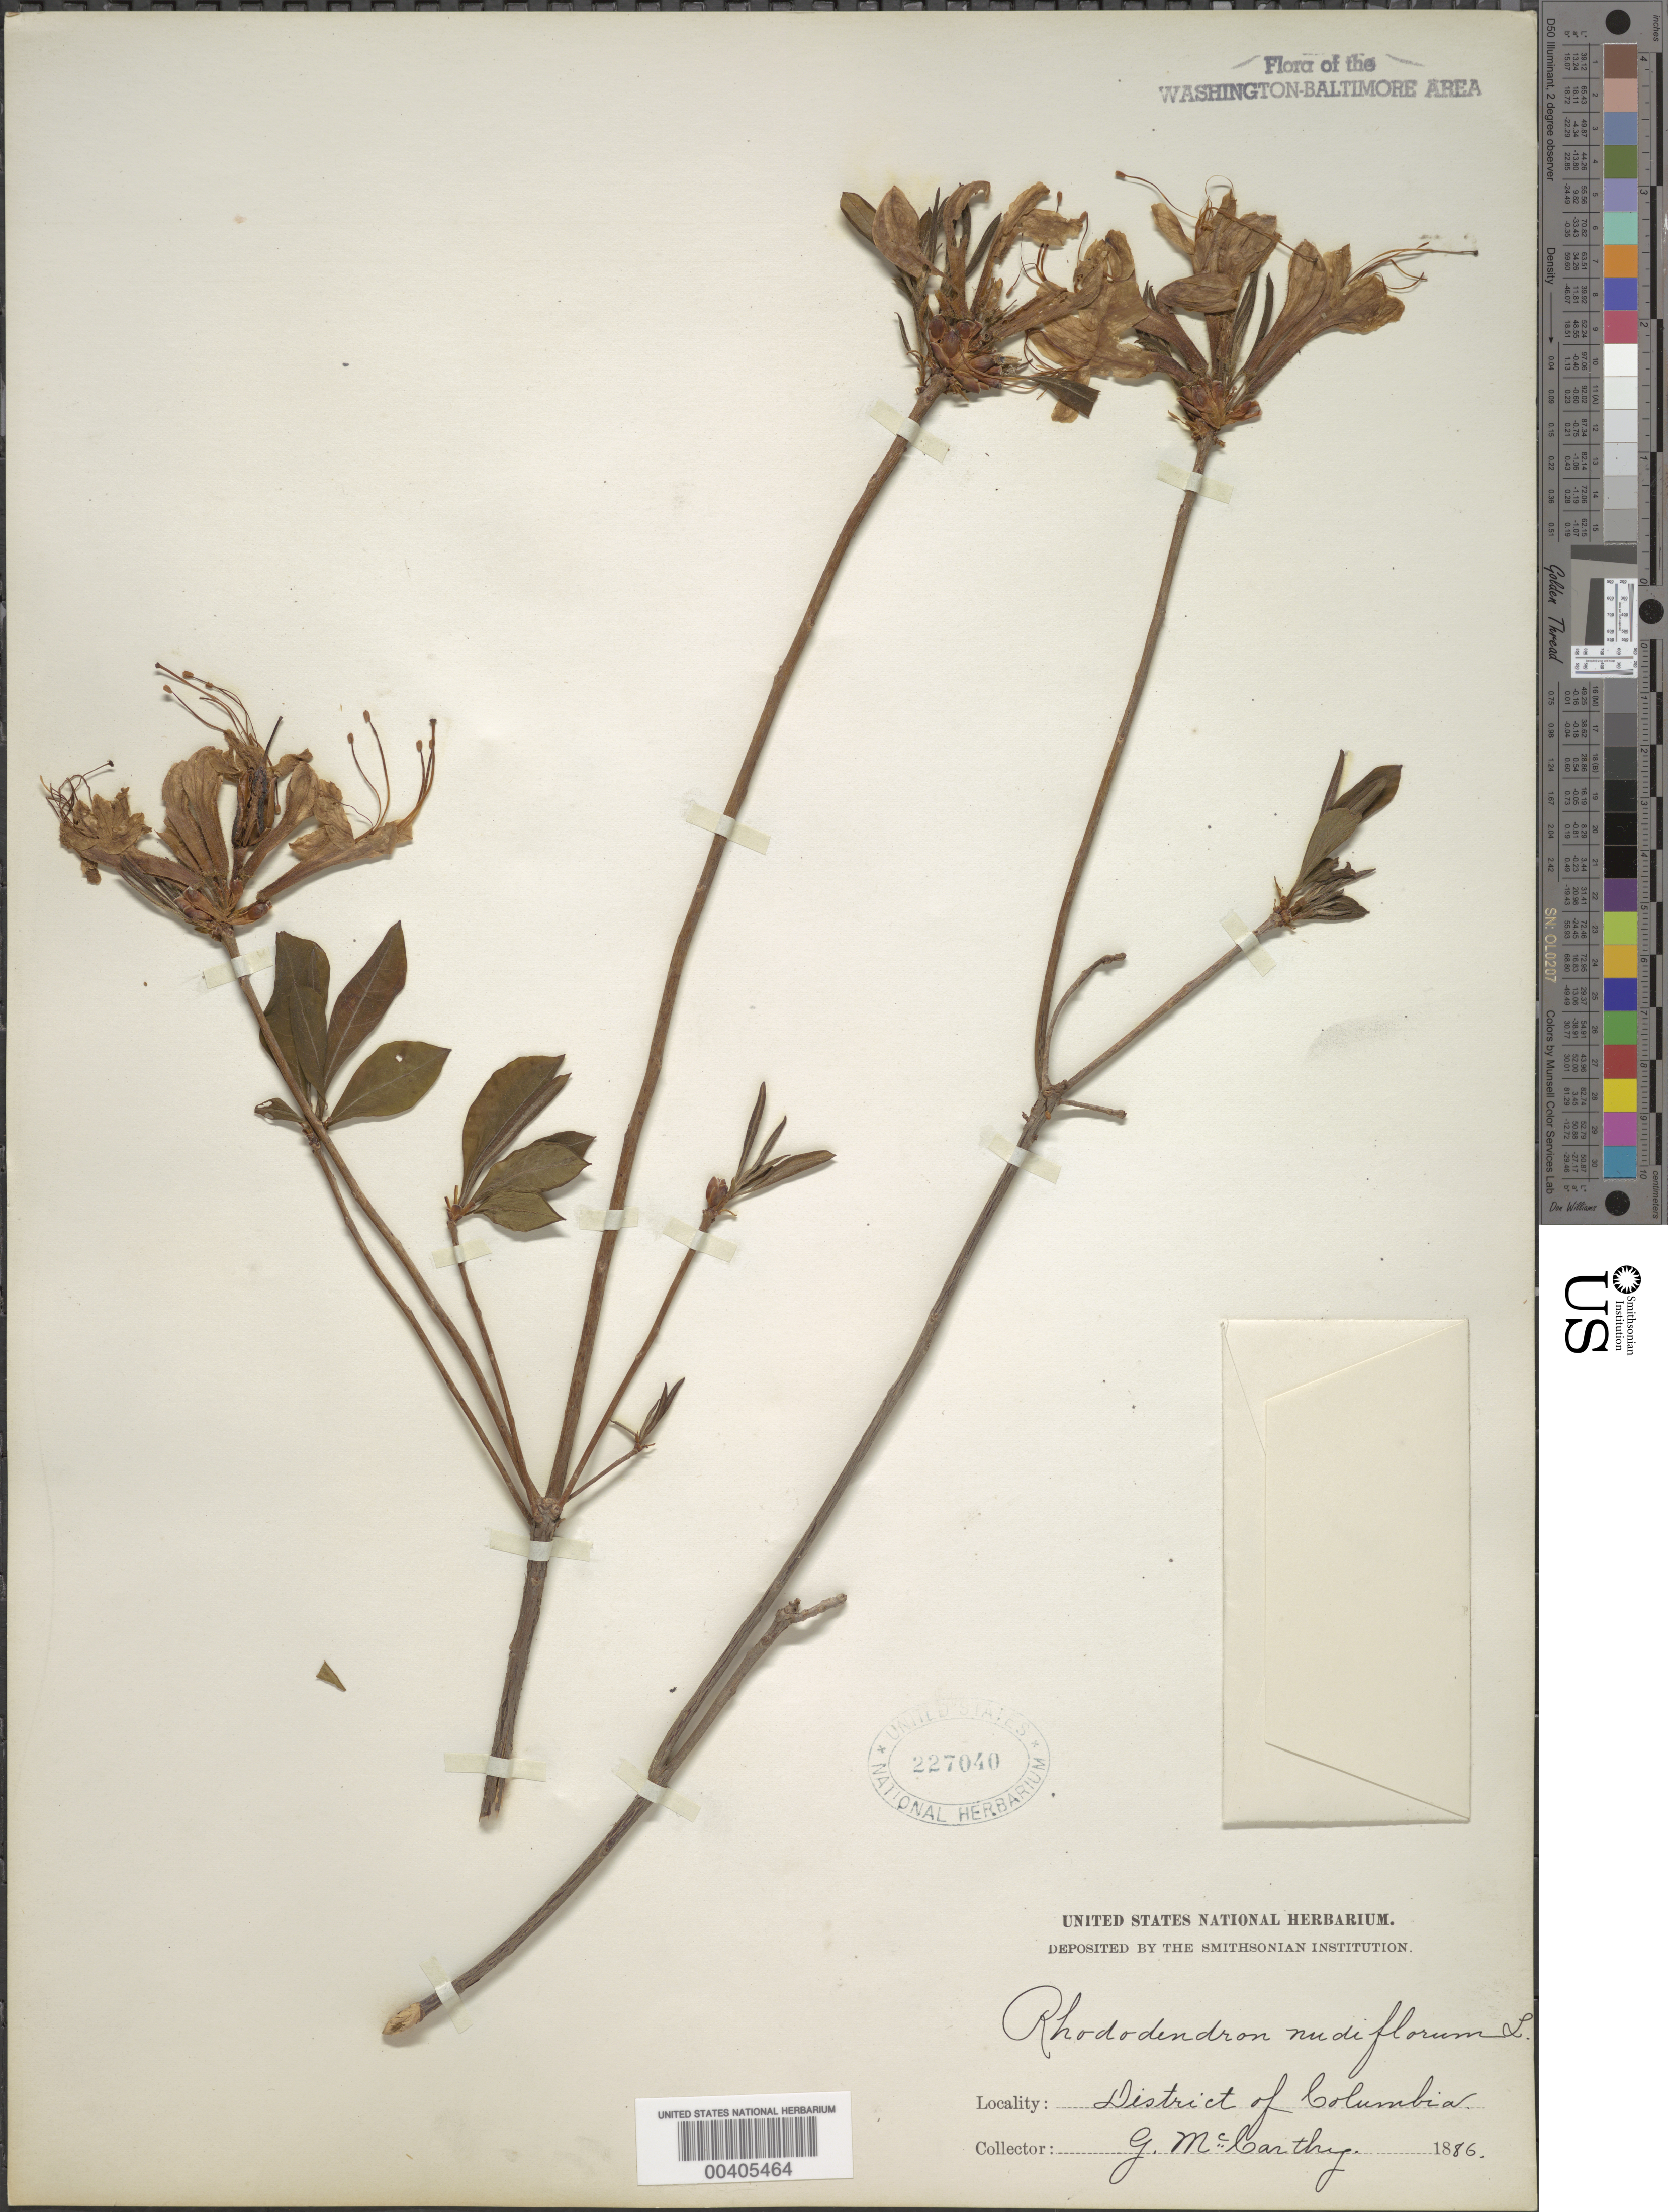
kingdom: Plantae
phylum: Tracheophyta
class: Magnoliopsida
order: Ericales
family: Ericaceae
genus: Rhododendron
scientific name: Rhododendron periclymenoides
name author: (Michx.) Shinners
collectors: G. McCarthy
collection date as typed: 1886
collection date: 1886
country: United States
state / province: District of Columbia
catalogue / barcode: US 227040